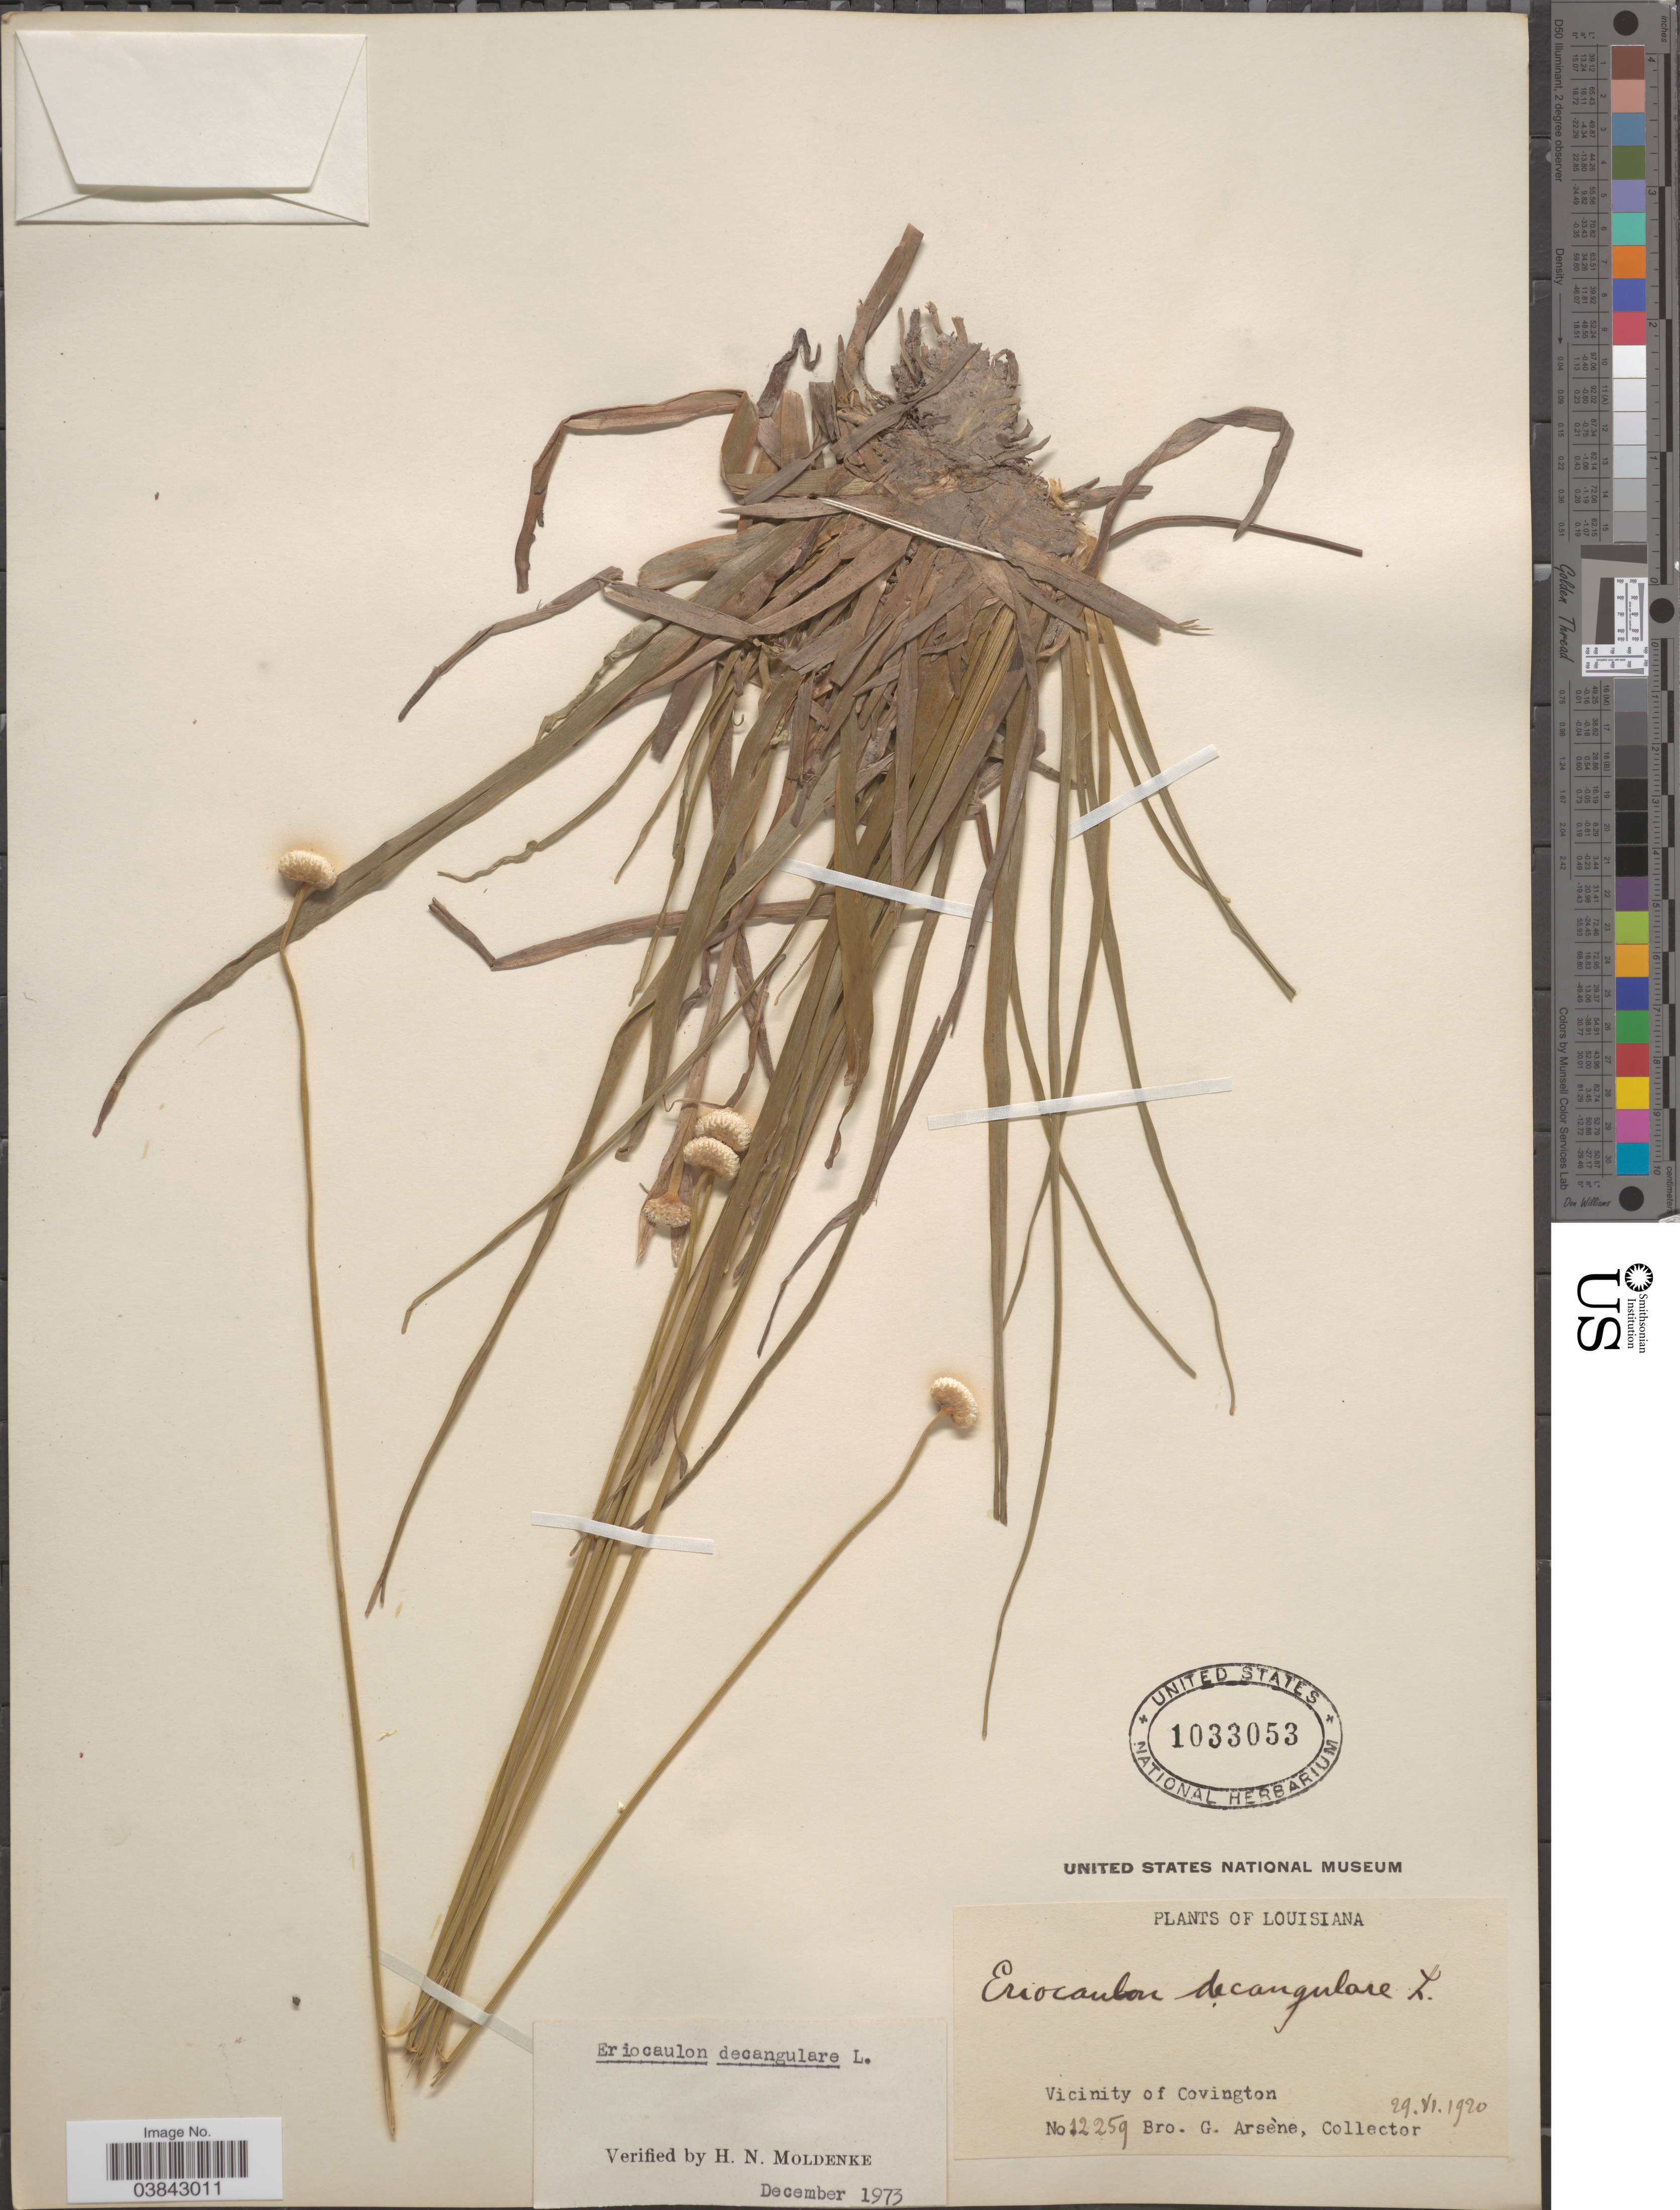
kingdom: Plantae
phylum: Tracheophyta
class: Liliopsida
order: Poales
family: Eriocaulaceae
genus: Eriocaulon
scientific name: Eriocaulon decangulare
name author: L.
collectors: Bro. G. Arsène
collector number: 12259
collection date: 1920-06-29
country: United States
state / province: Louisiana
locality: Vicinity of Covington.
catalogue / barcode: US 1033053